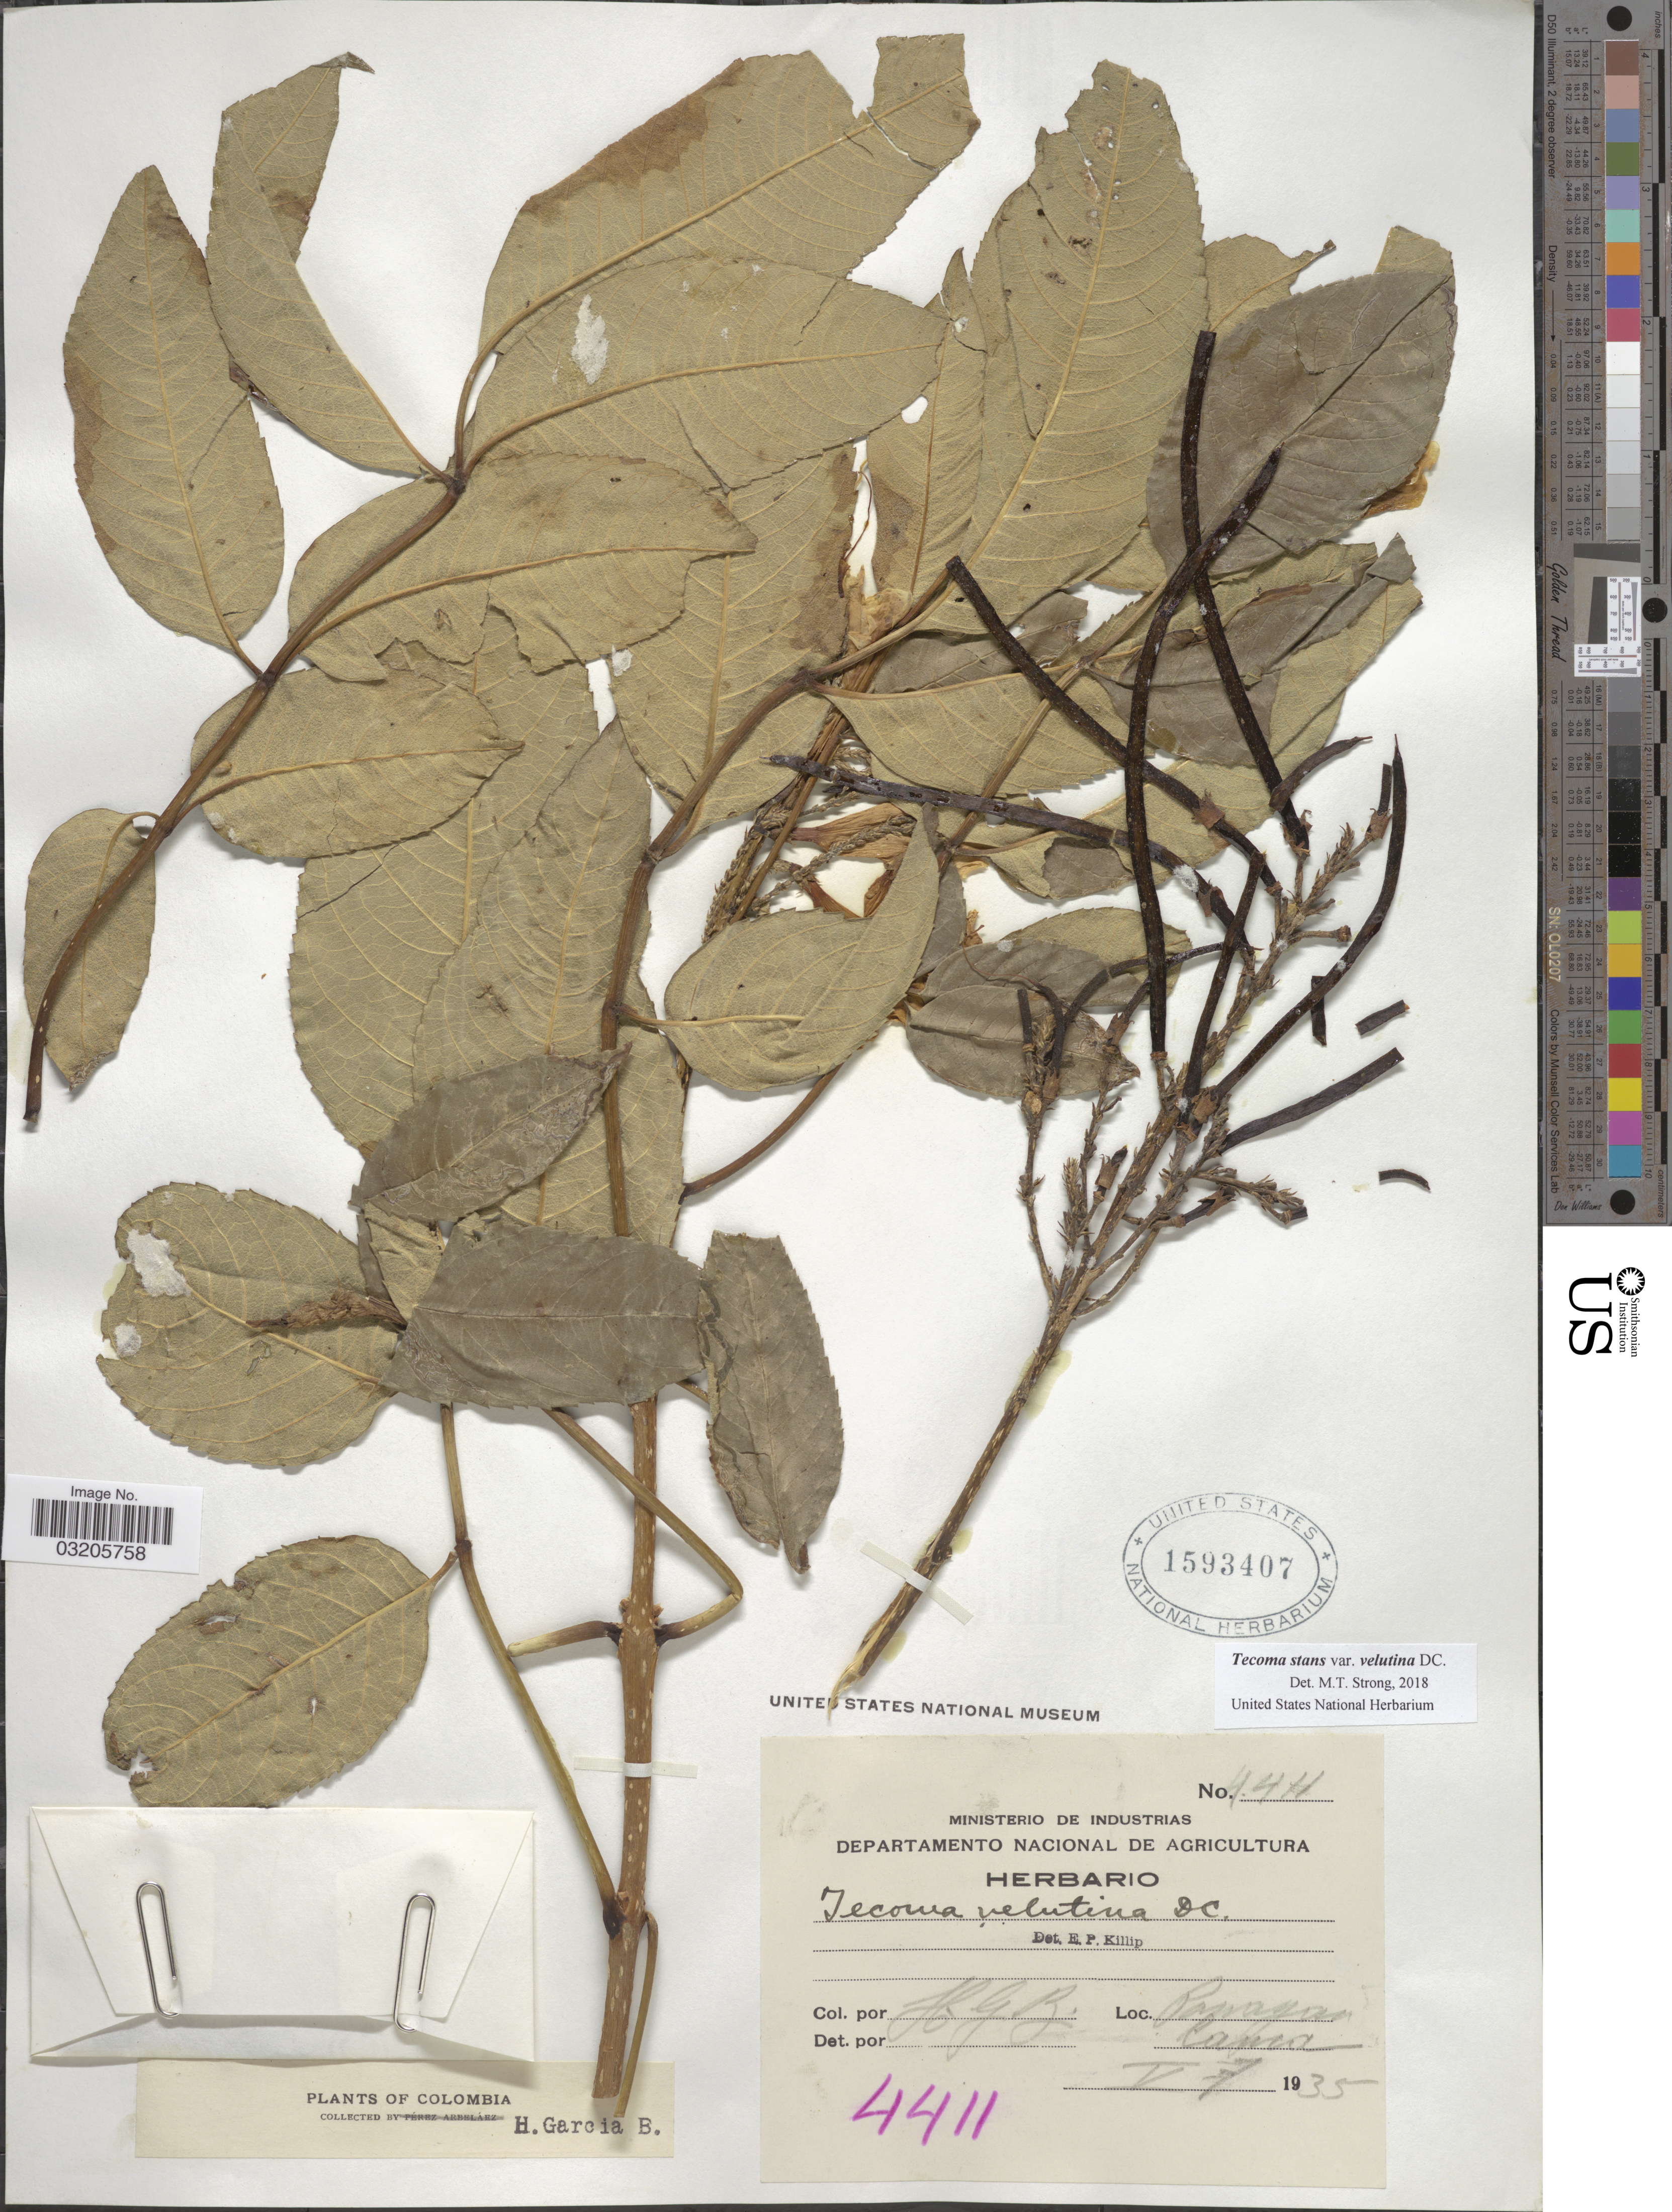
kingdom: Plantae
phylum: Tracheophyta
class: Magnoliopsida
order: Lamiales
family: Bignoniaceae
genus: Tecoma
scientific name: Tecoma stans var. velutina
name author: DC.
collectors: H. García B.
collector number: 4411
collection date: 1935-05-07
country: Colombia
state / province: Cauca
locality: Popayan.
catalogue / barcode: US 1593407